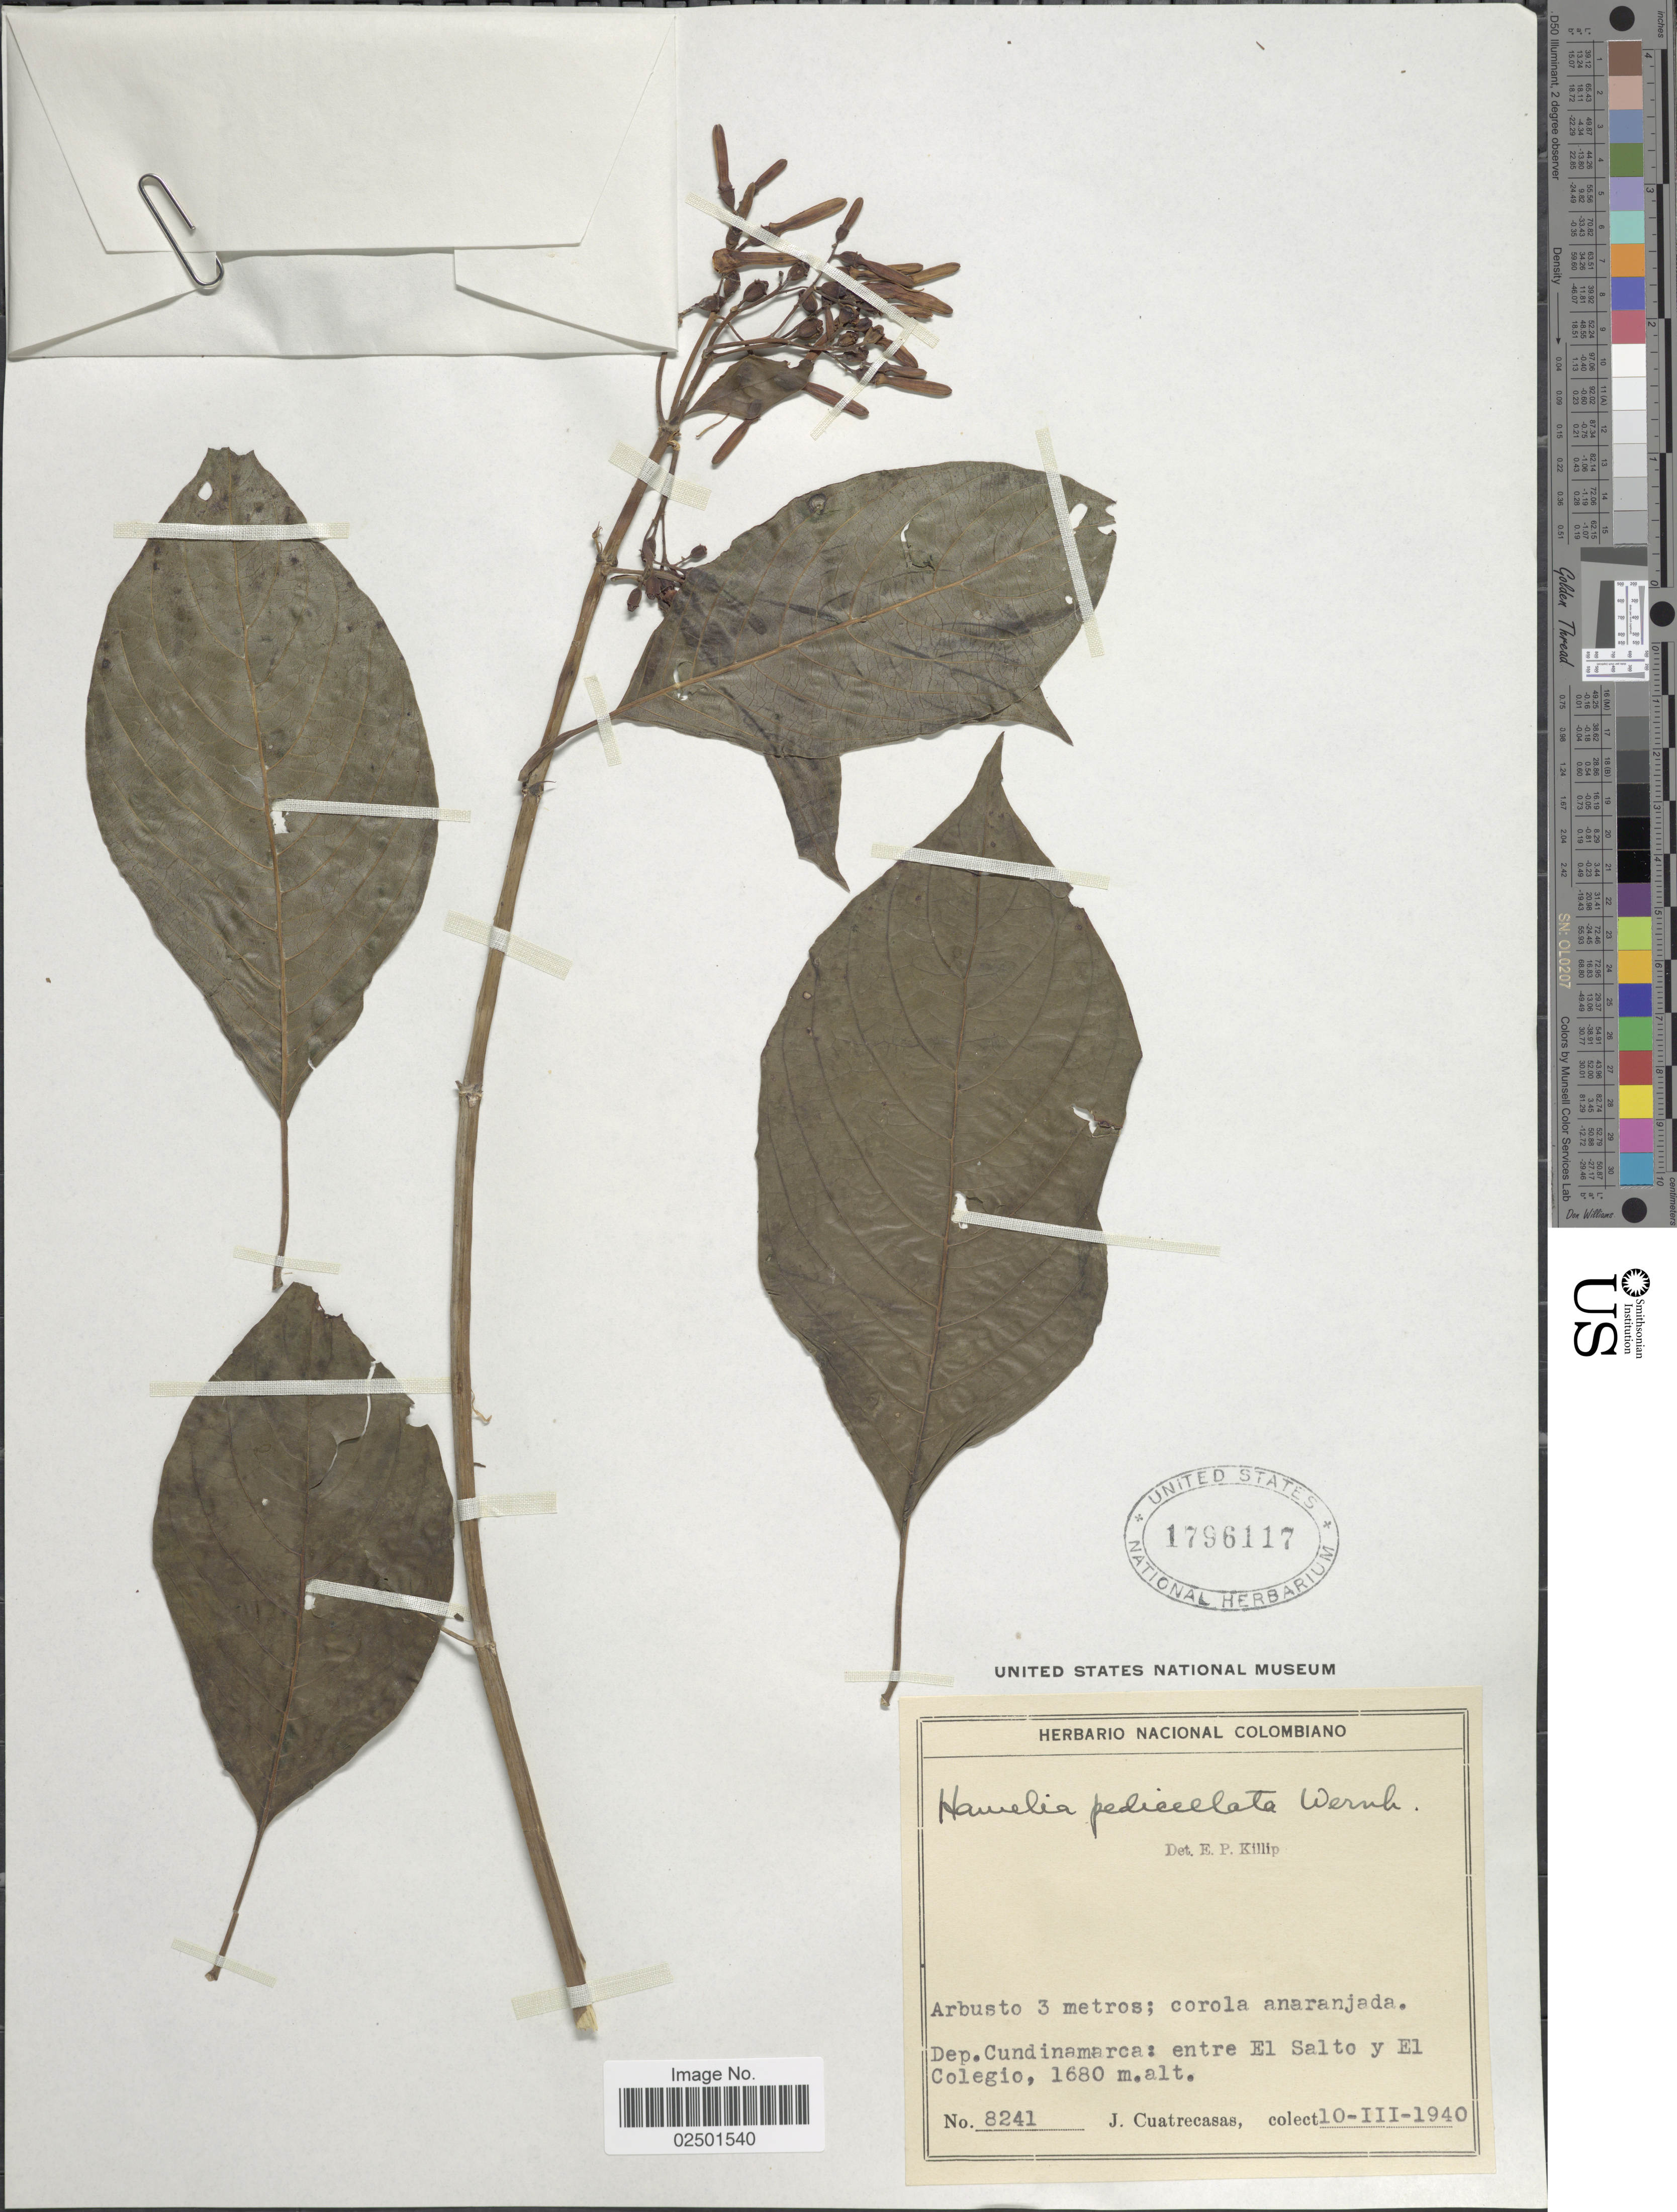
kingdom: Plantae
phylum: Tracheophyta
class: Magnoliopsida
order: Gentianales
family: Rubiaceae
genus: Hamelia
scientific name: Hamelia patens var. glabra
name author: Oerst.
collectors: J. Cuatrecasas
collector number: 8241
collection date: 1940-03-10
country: Colombia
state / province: Cundinamarca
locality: Dep. Cundinamarca: entre El Salto y El Colegio.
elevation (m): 1680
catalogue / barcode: US 1796117